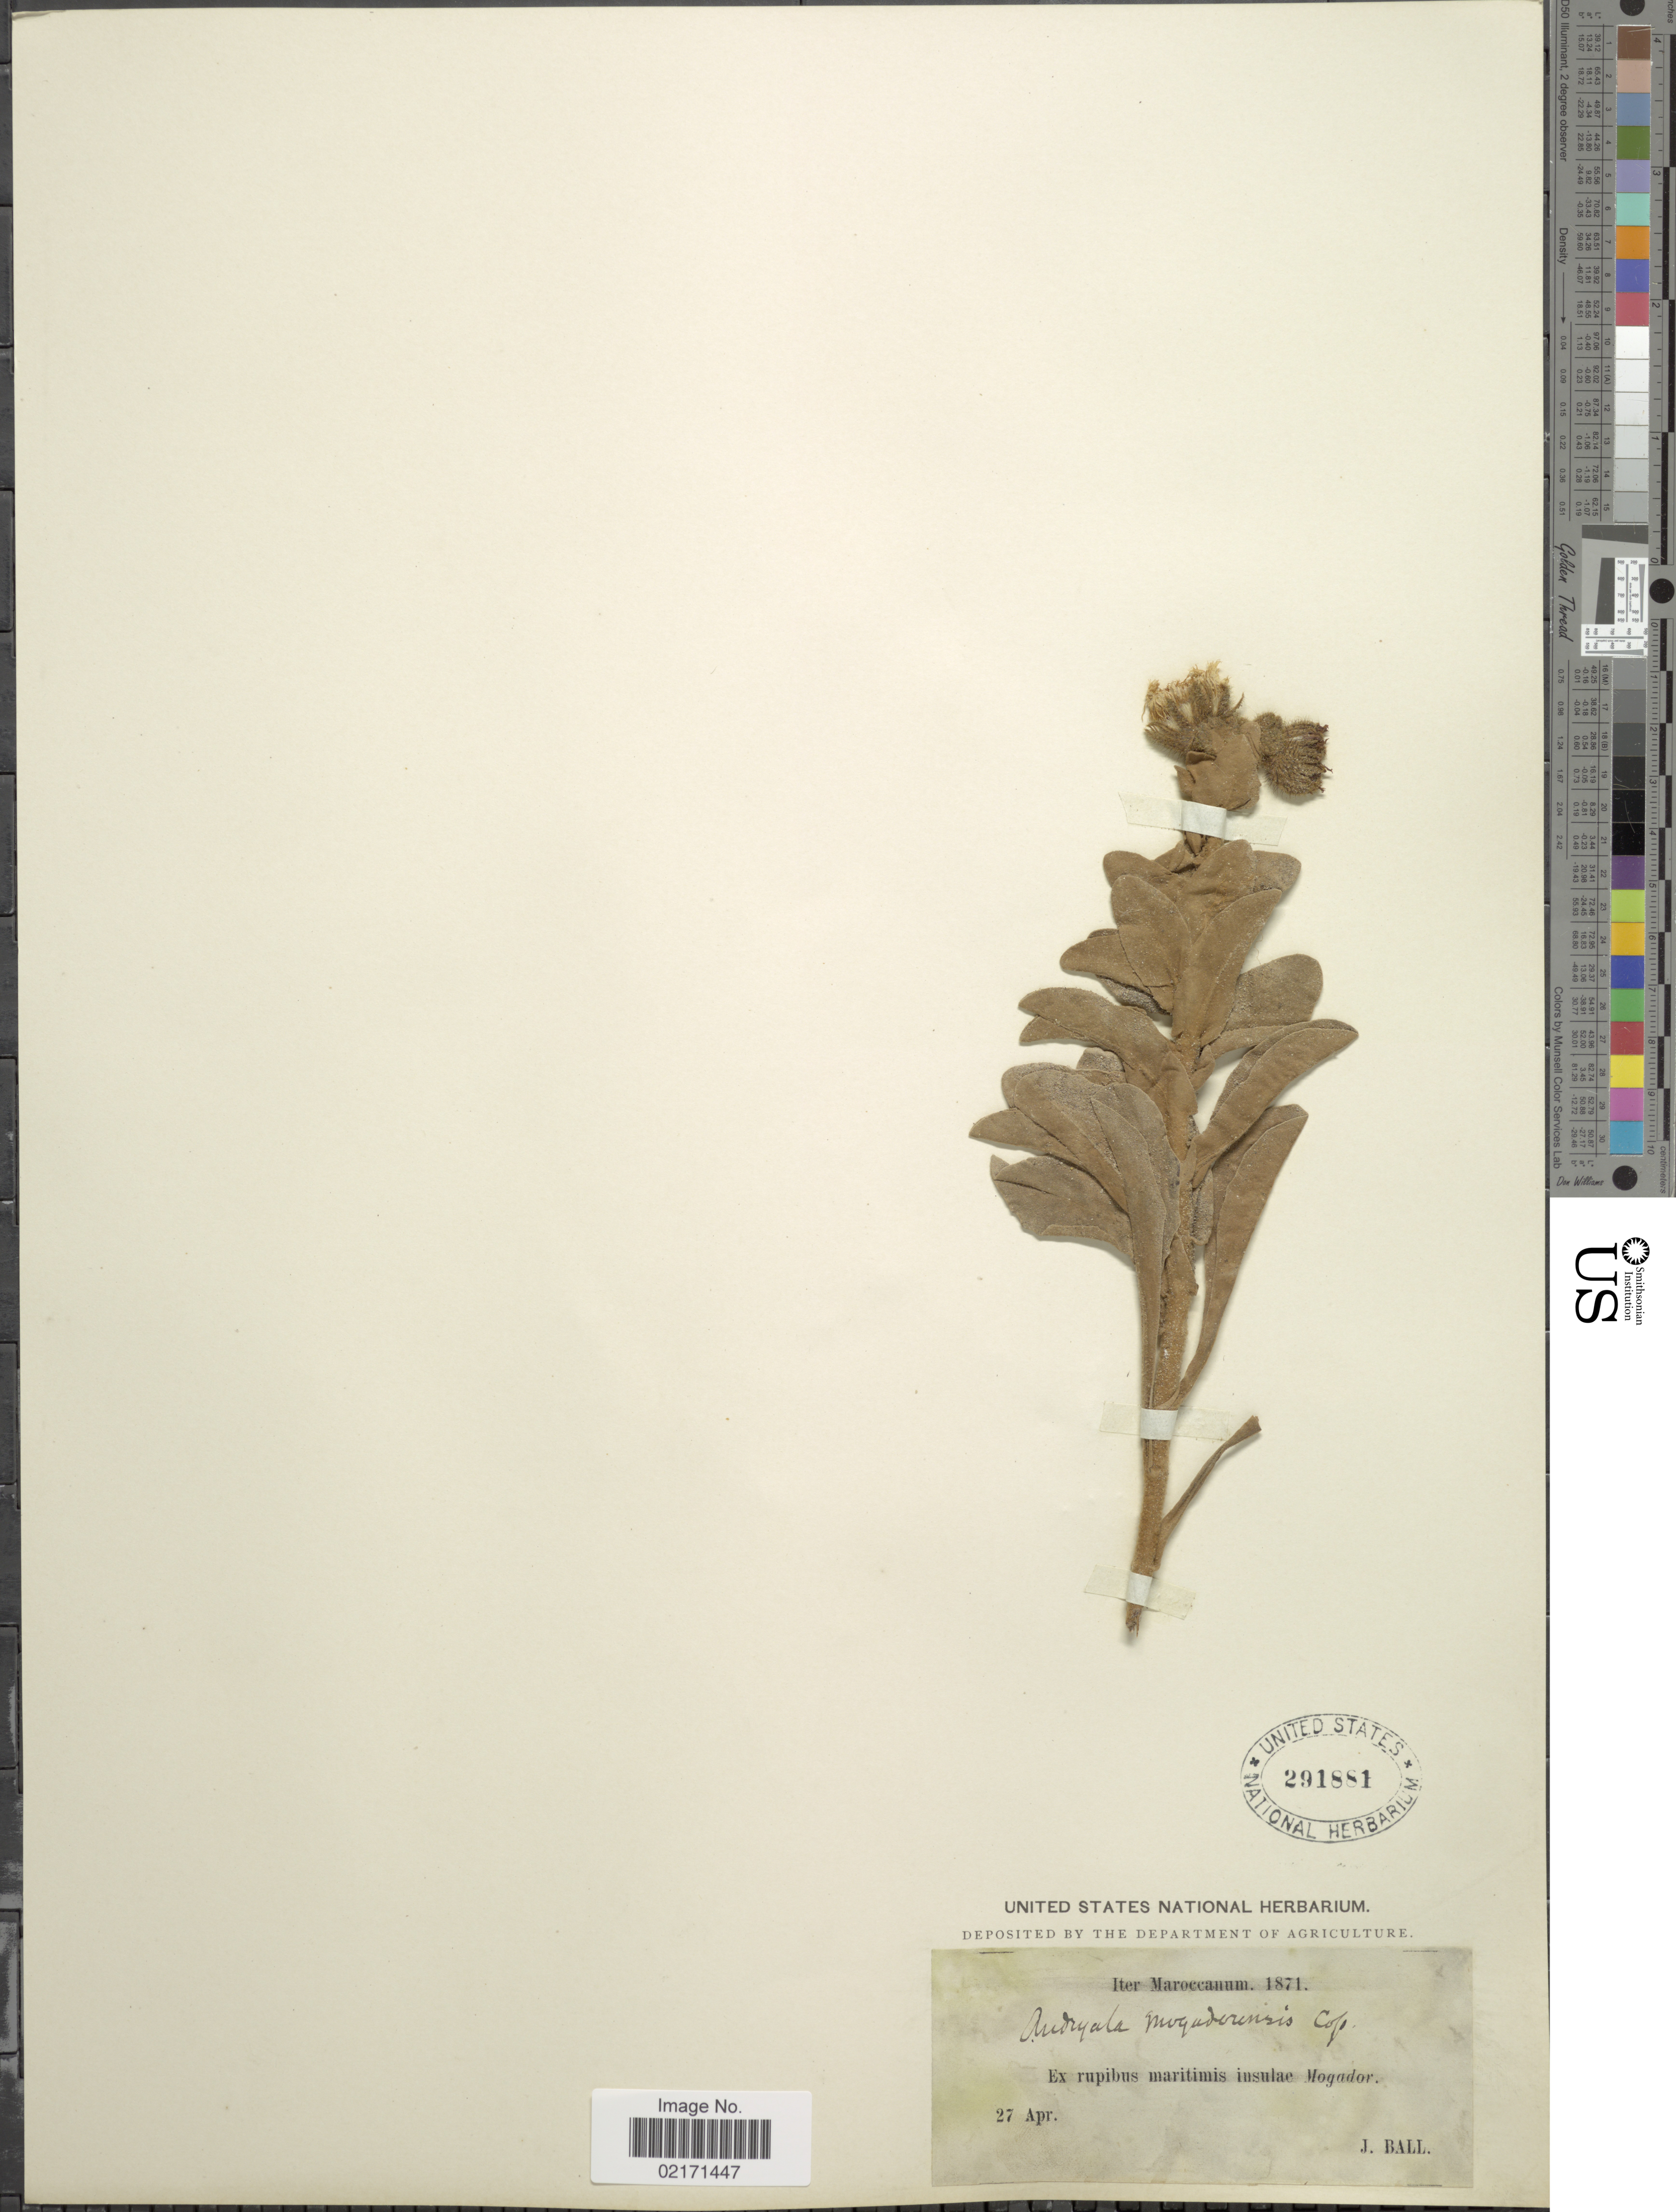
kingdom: Plantae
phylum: Tracheophyta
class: Magnoliopsida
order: Asterales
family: Asteraceae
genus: Andryala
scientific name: Andryala pinnatifida subsp. mogadorensis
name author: (Coss. ex Hook. f.) Greuter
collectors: J. Ball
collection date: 1871-04-27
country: Morocco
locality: Mogador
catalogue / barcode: US 291881